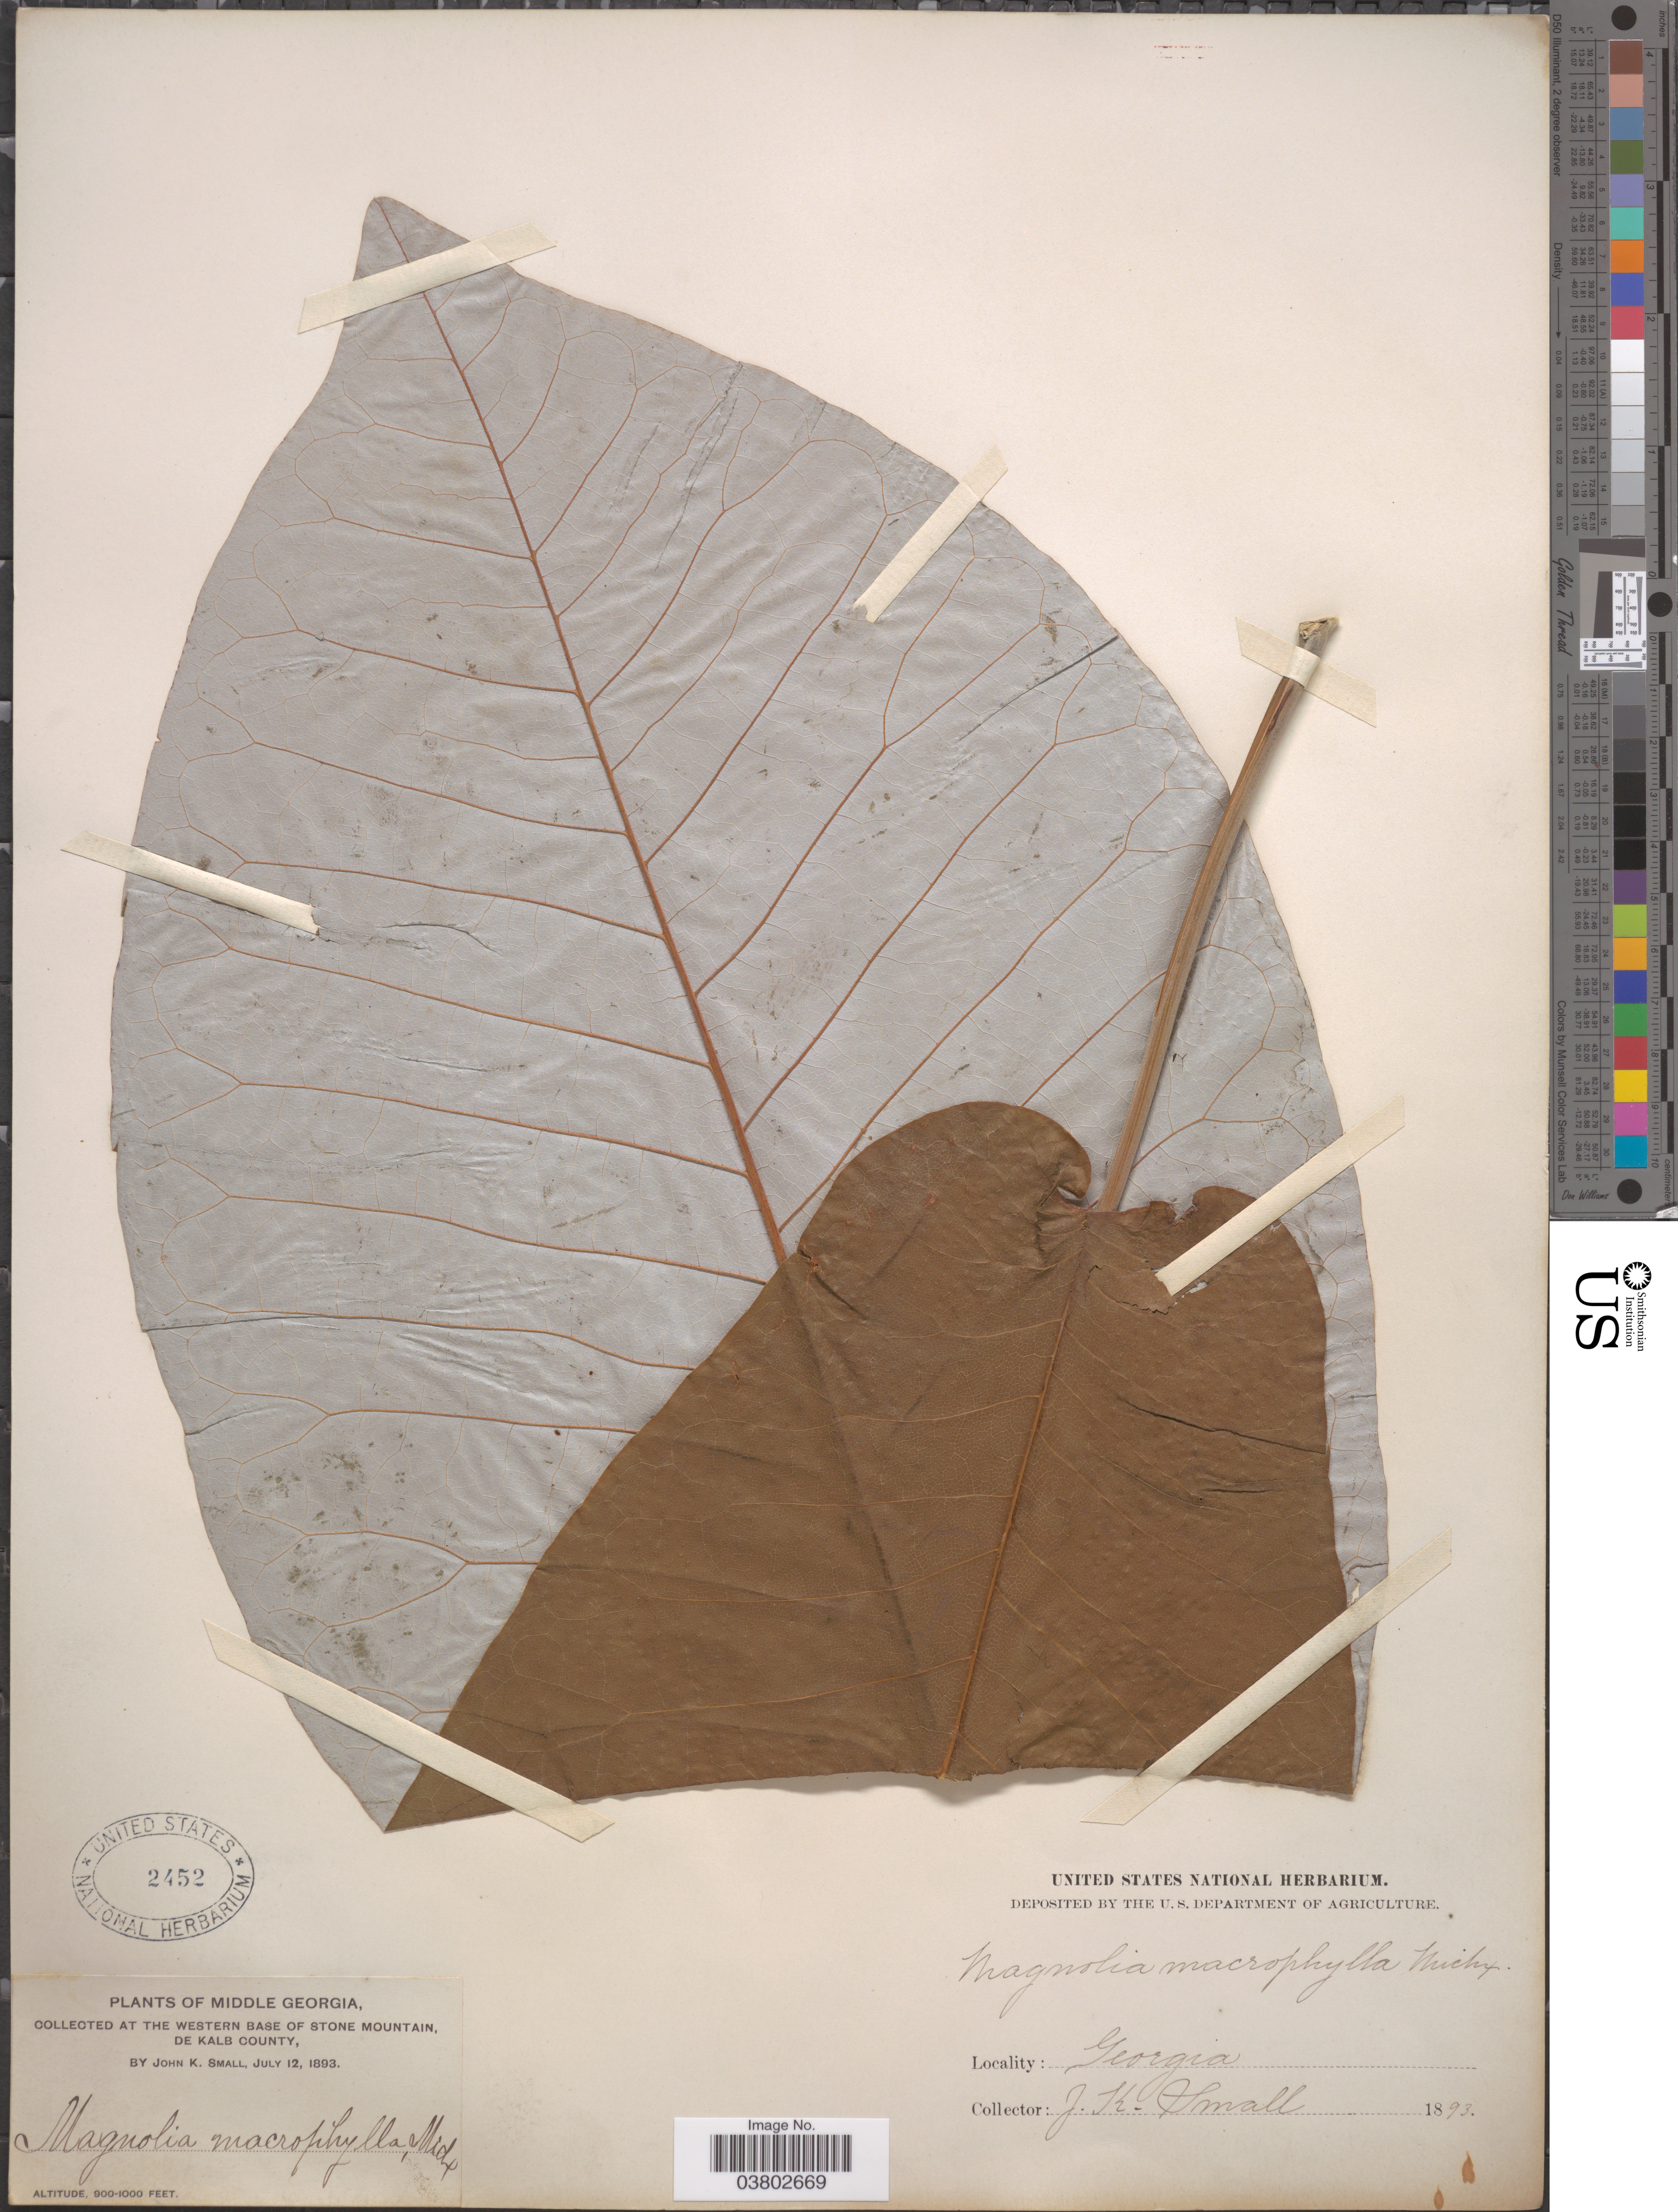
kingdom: Plantae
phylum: Tracheophyta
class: Magnoliopsida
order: Magnoliales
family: Magnoliaceae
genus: Magnolia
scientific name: Magnolia macrophylla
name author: Michx.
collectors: J. K. Small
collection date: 1893-07-12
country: United States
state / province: Georgia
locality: Middle Georgia. At the Western Base of Stone Mountain, De Kalb County.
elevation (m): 274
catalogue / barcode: US 2452